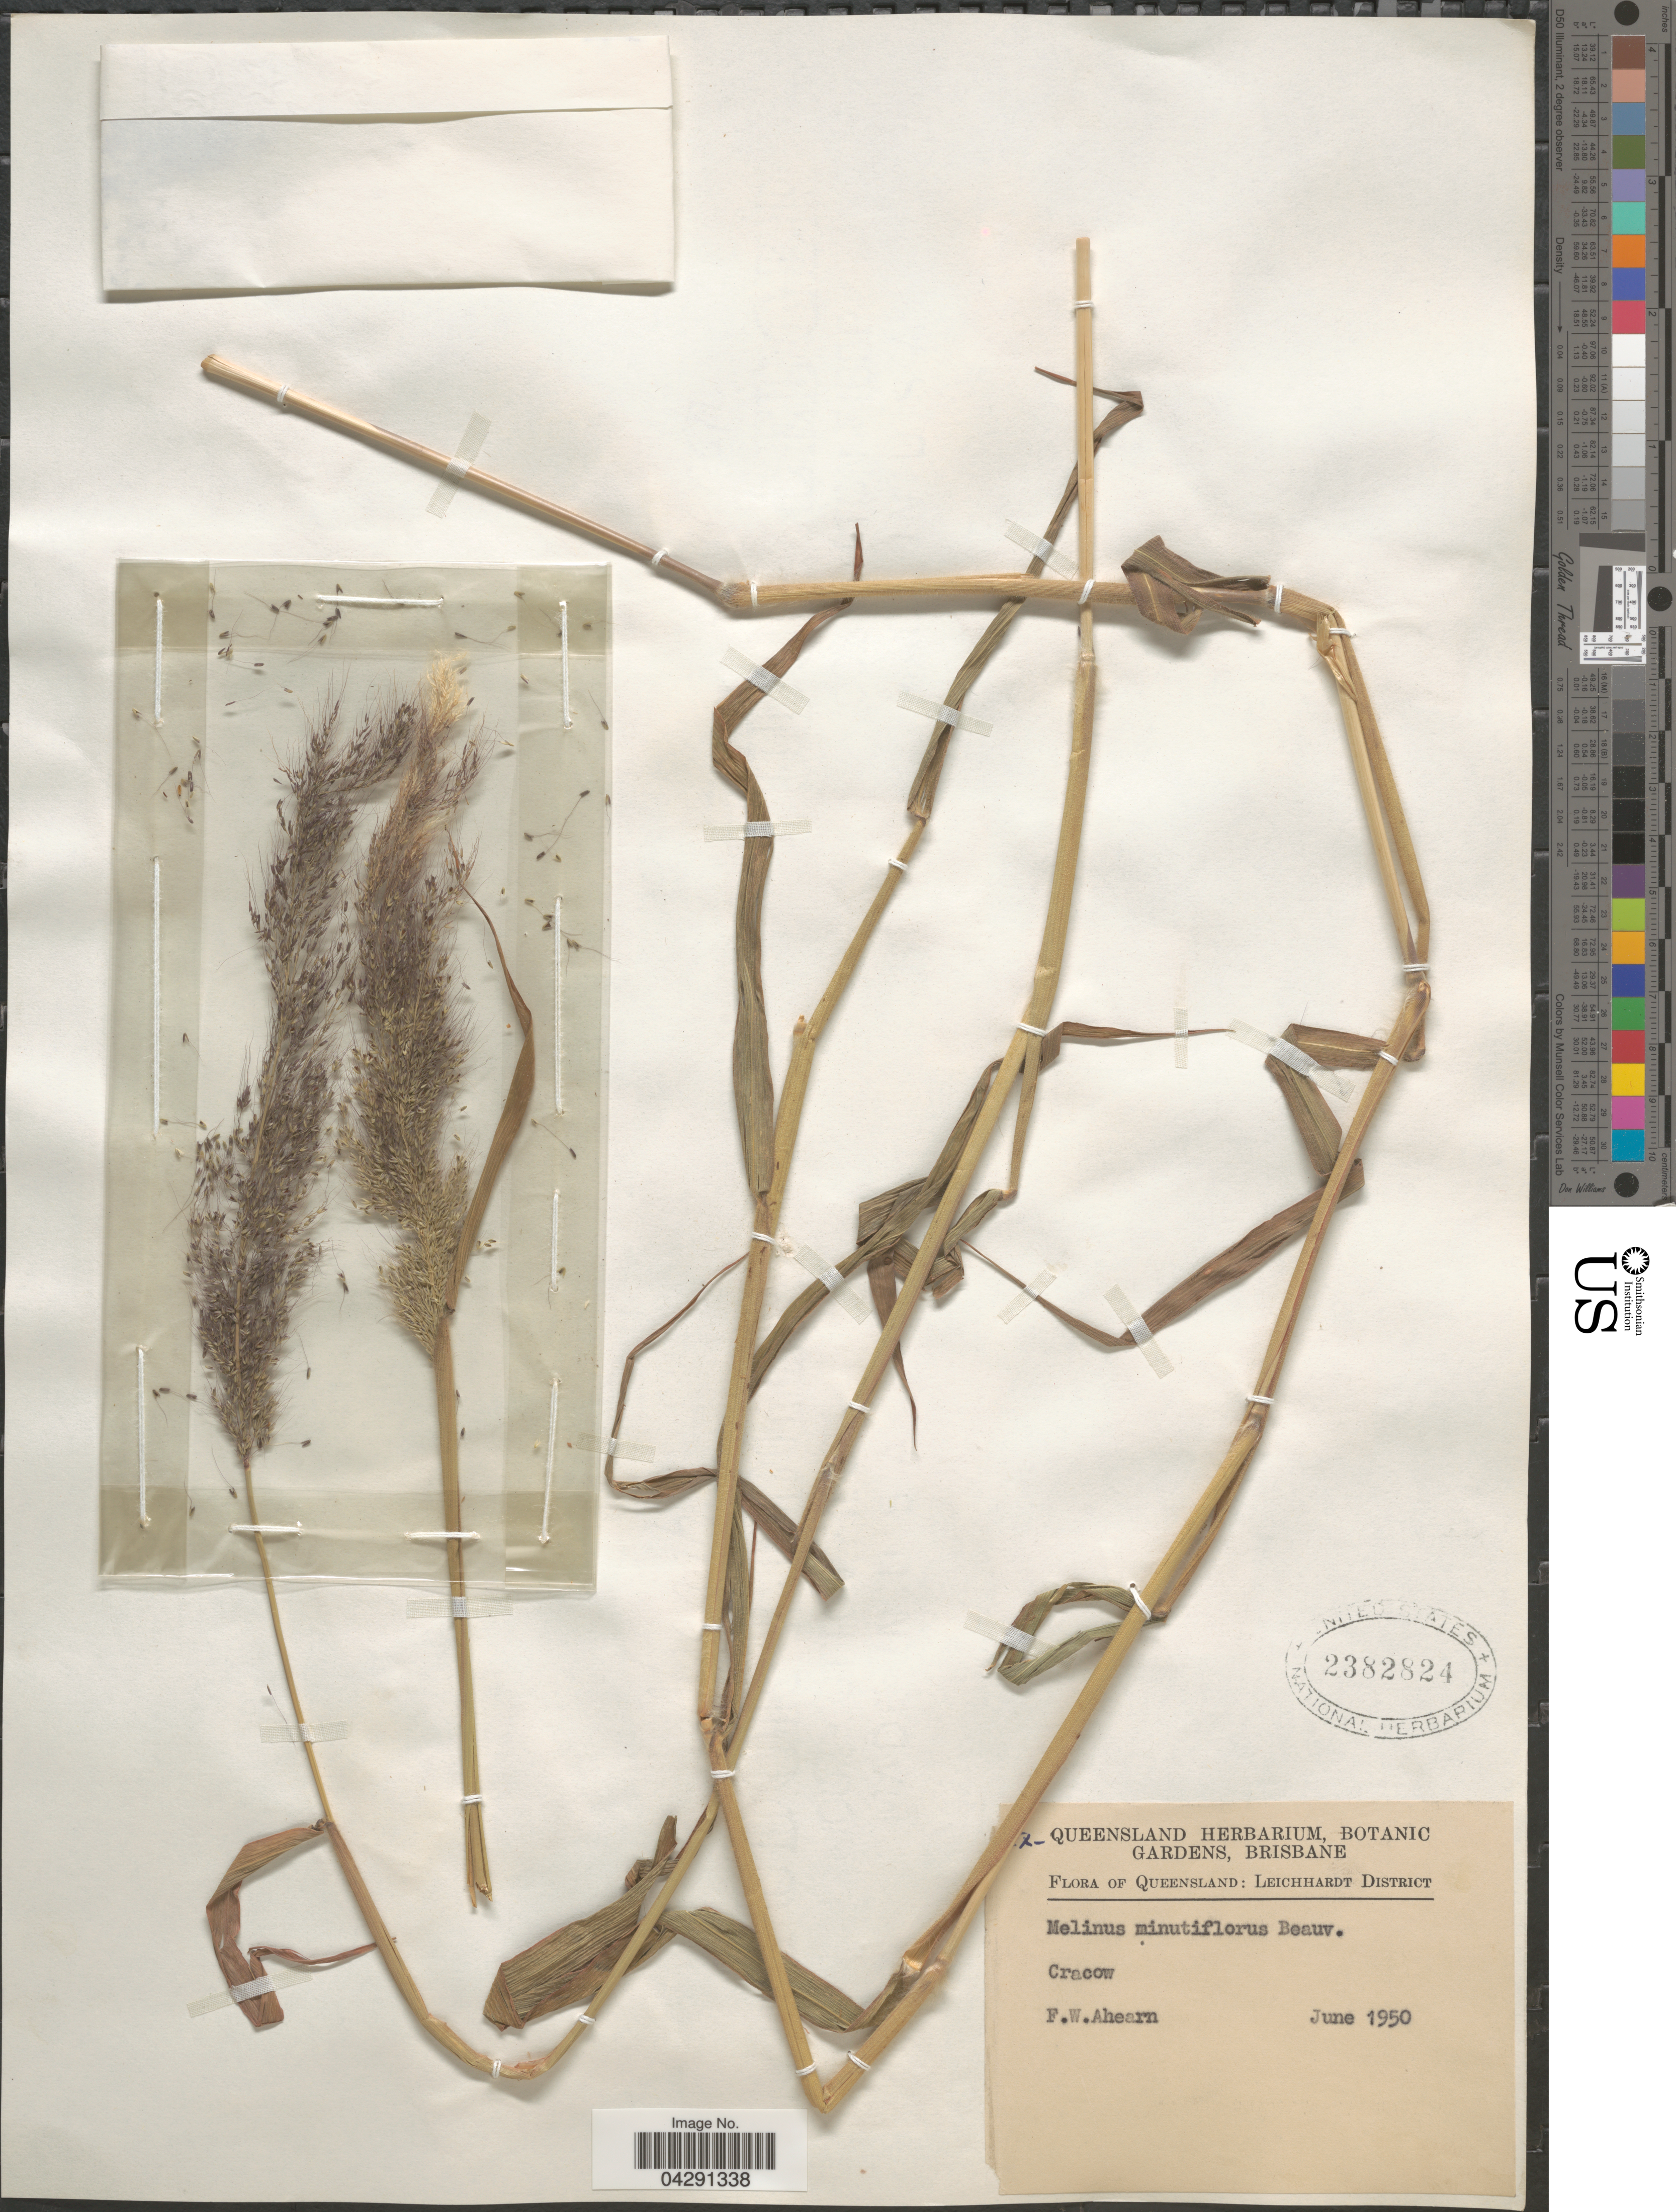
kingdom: Plantae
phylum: Tracheophyta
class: Liliopsida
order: Poales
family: Poaceae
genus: Melinis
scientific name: Melinis minutiflora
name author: P. Beauv.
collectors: F. Ahearn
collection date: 1950-06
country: Australia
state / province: Queensland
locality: Leichhardt District. Cracow.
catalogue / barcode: US 2382824